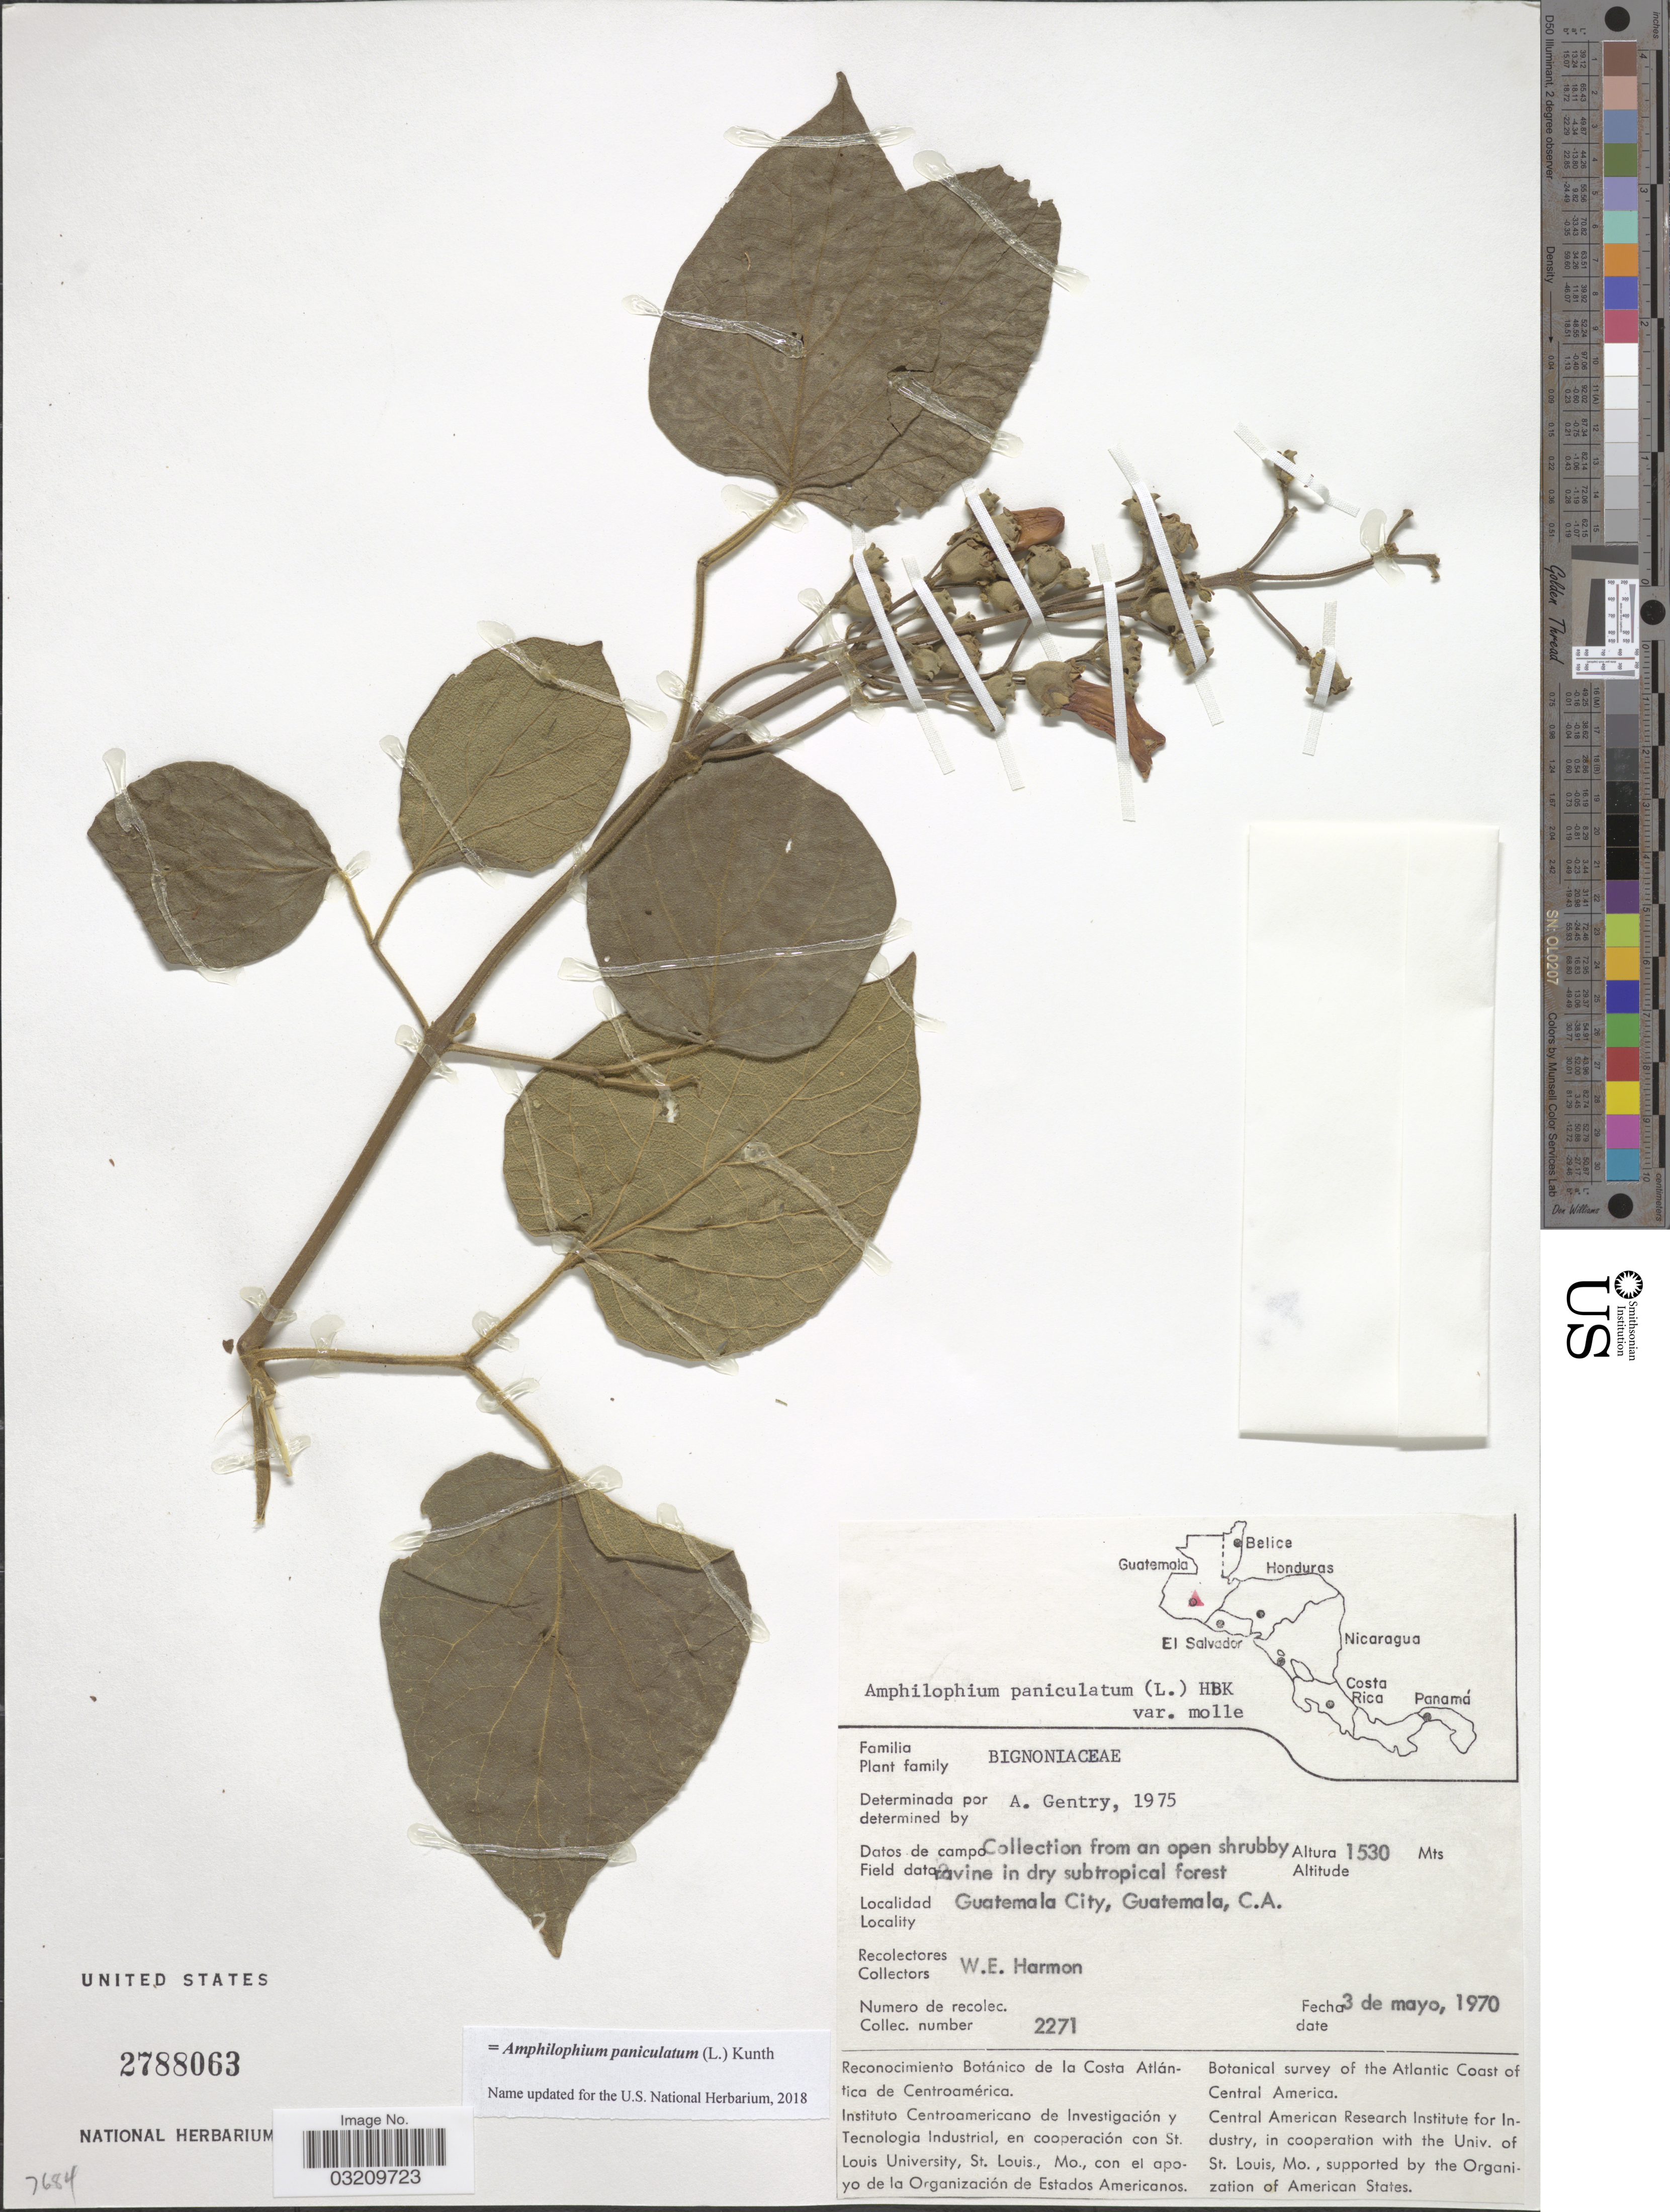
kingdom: Plantae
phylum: Tracheophyta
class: Magnoliopsida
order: Lamiales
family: Bignoniaceae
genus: Amphilophium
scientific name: Amphilophium paniculatum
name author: (L.) Kunth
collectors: W. E. Harmon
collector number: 2271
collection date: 1970-05-03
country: Guatemala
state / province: Guatemala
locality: Guatemala City, C. A.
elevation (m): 1530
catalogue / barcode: US 2788063